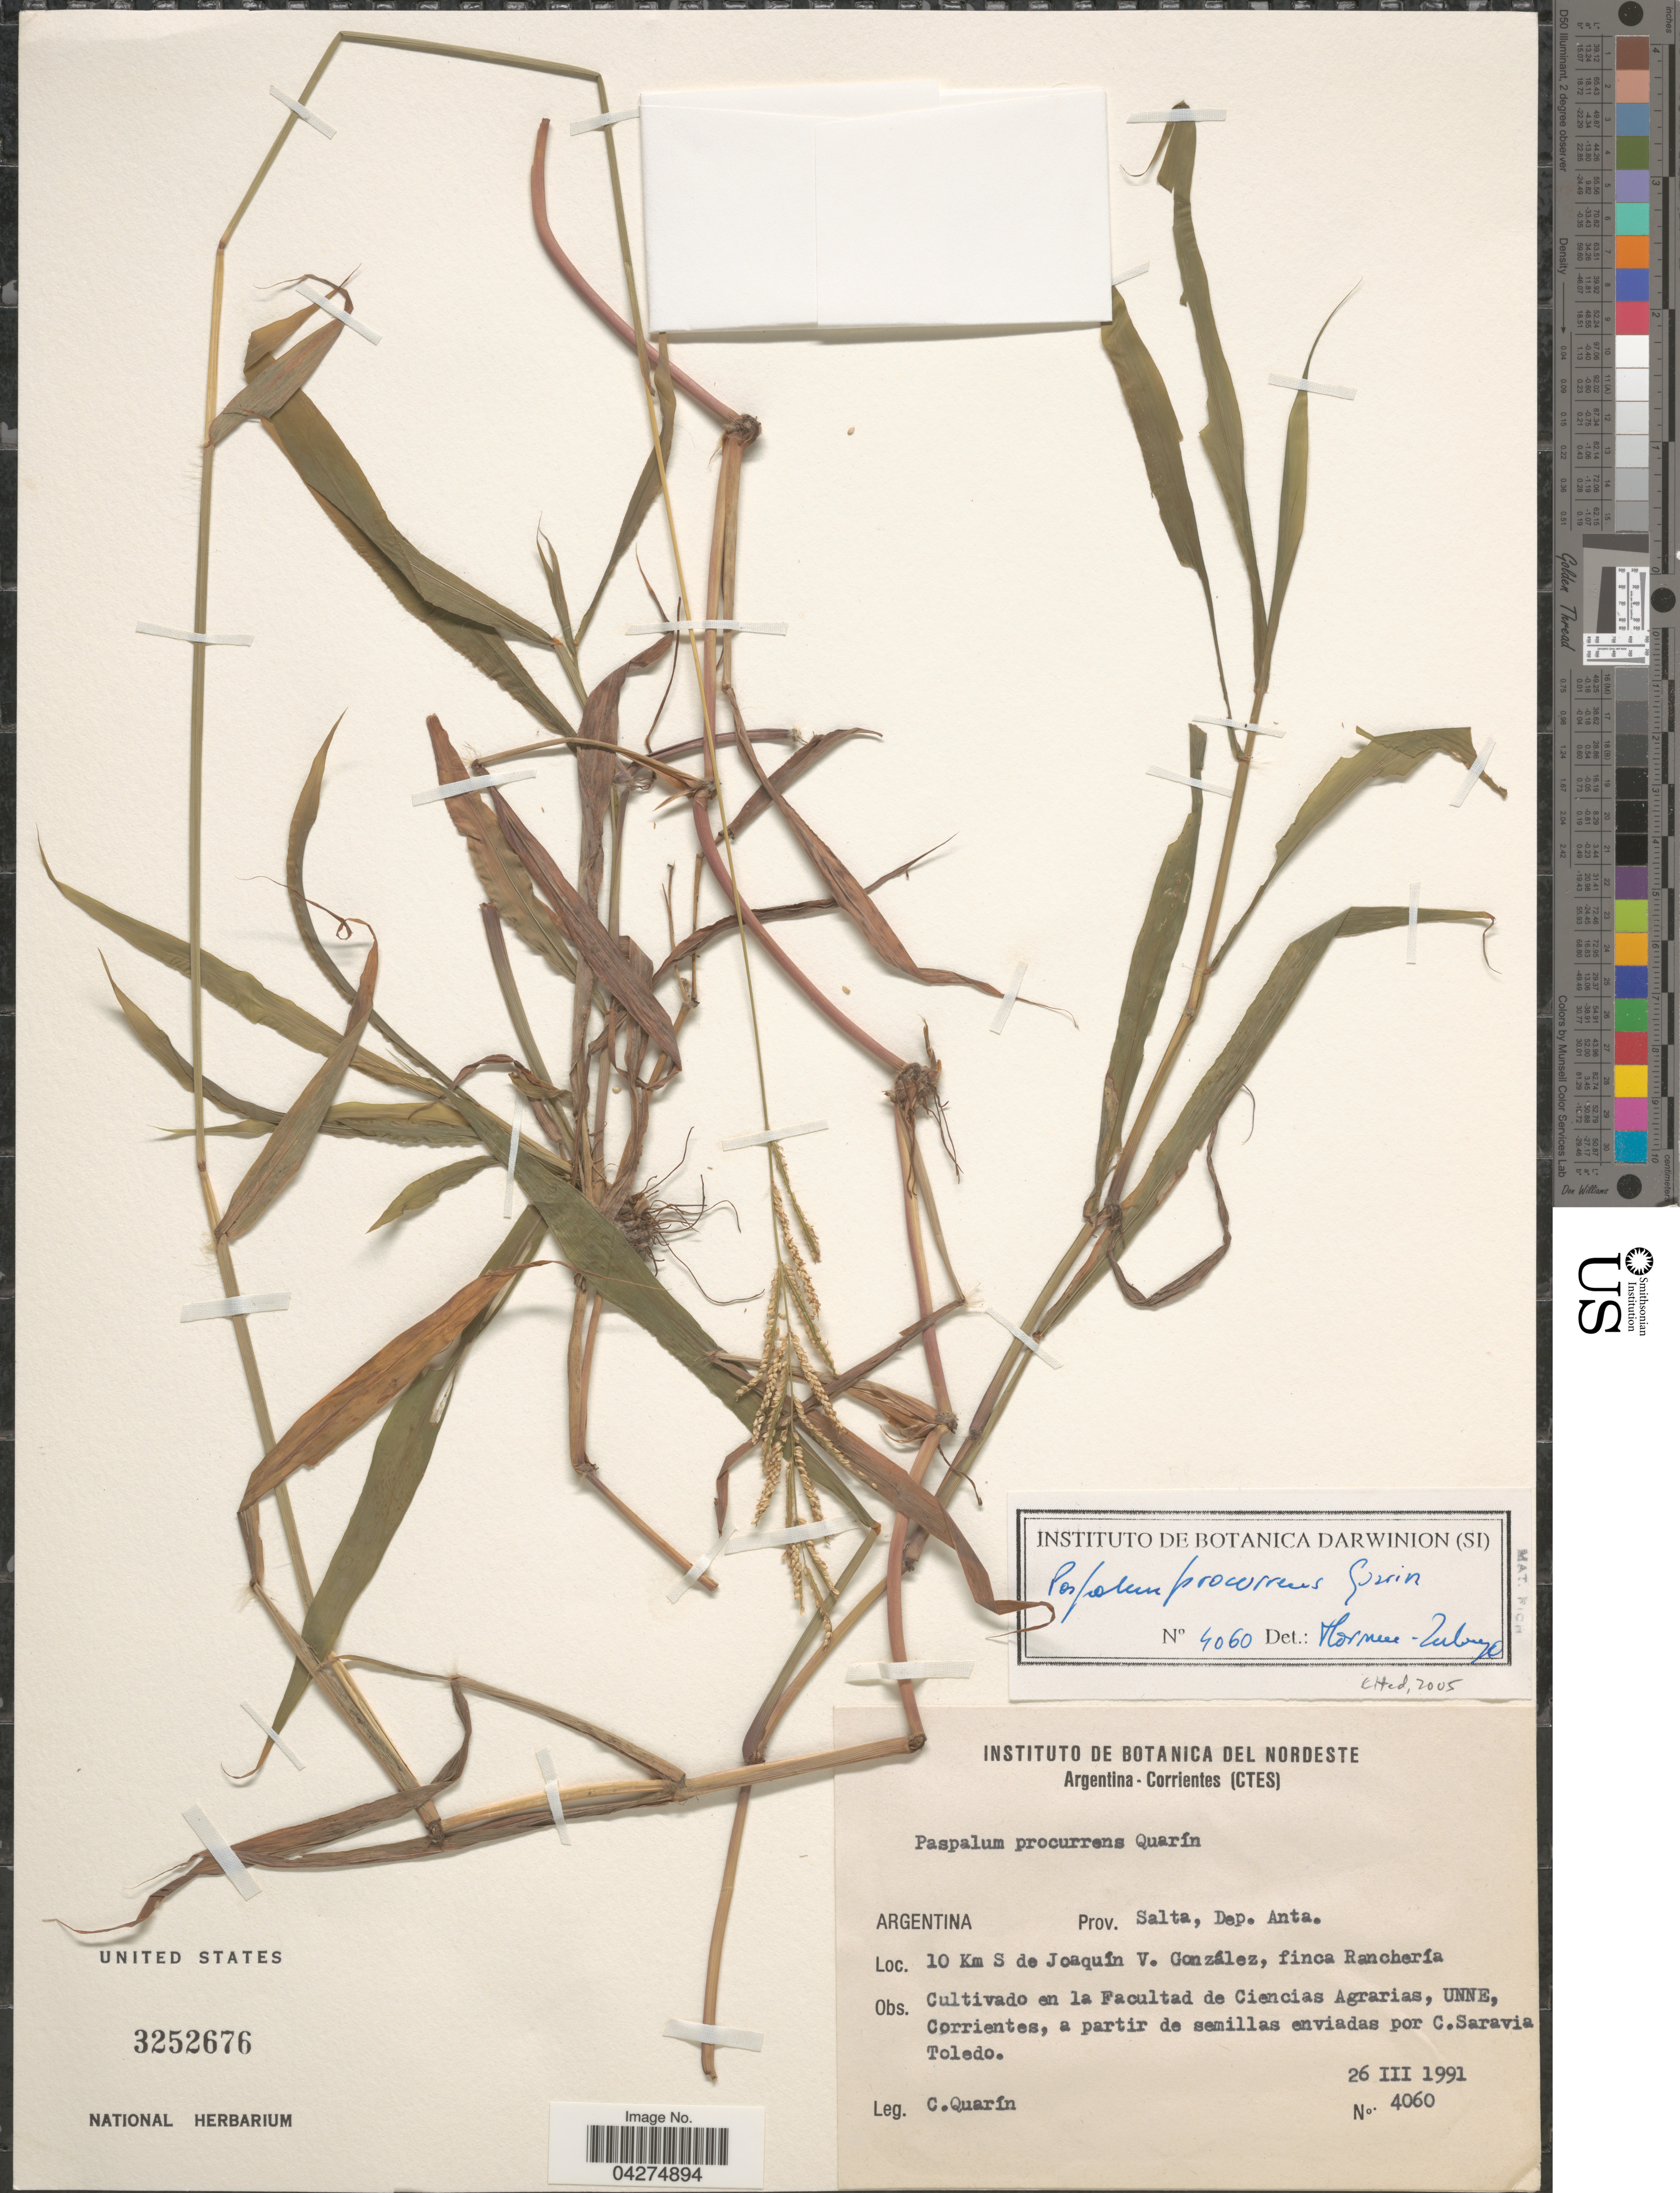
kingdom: Plantae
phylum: Tracheophyta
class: Liliopsida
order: Poales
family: Poaceae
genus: Paspalum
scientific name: Paspalum procurrens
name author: Quarin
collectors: C. Quarín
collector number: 4060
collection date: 1991-03-26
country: Argentina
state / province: Corrientes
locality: En la Facultad de Ciencias Agrarias, UNNE.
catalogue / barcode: US 3252676